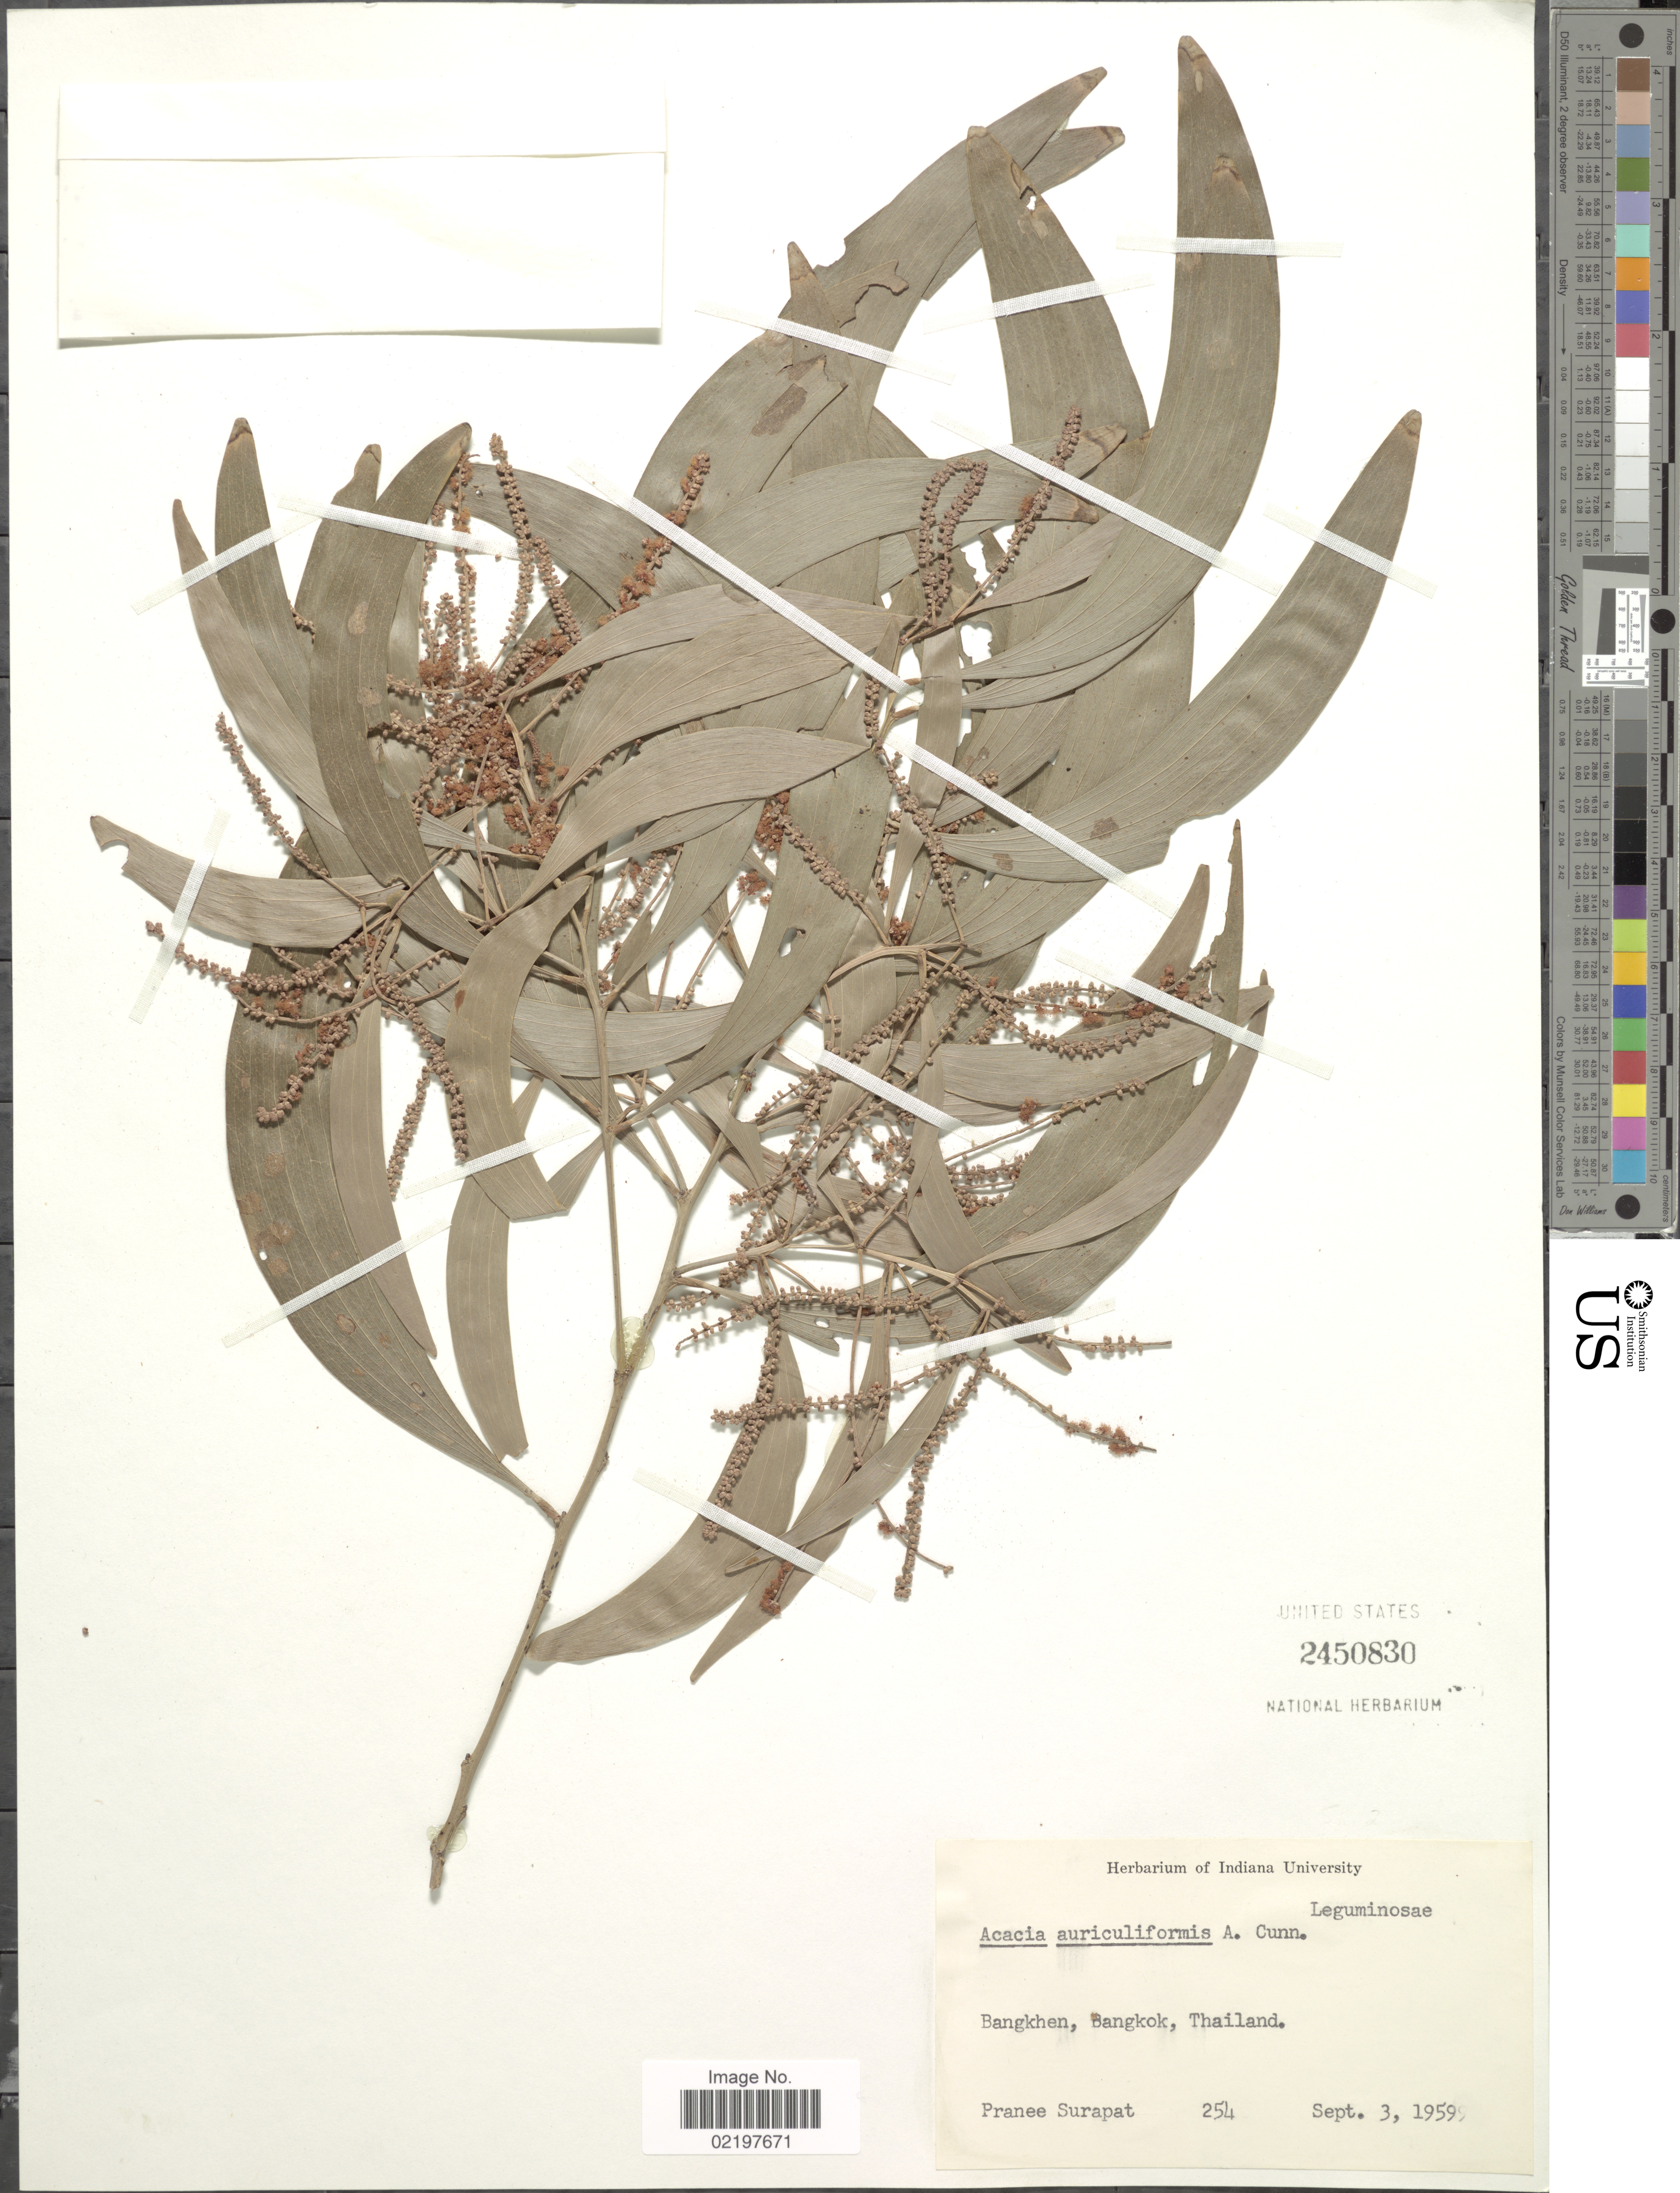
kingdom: Plantae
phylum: Tracheophyta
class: Magnoliopsida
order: Fabales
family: Fabaceae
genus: Acacia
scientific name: Acacia auriculiformis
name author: A. Cunn. ex Benth.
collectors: P. Surapat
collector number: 254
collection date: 1959-09-03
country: Thailand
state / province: Bangkok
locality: Bengkhen, Bangkok, Thailand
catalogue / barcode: US 2450830